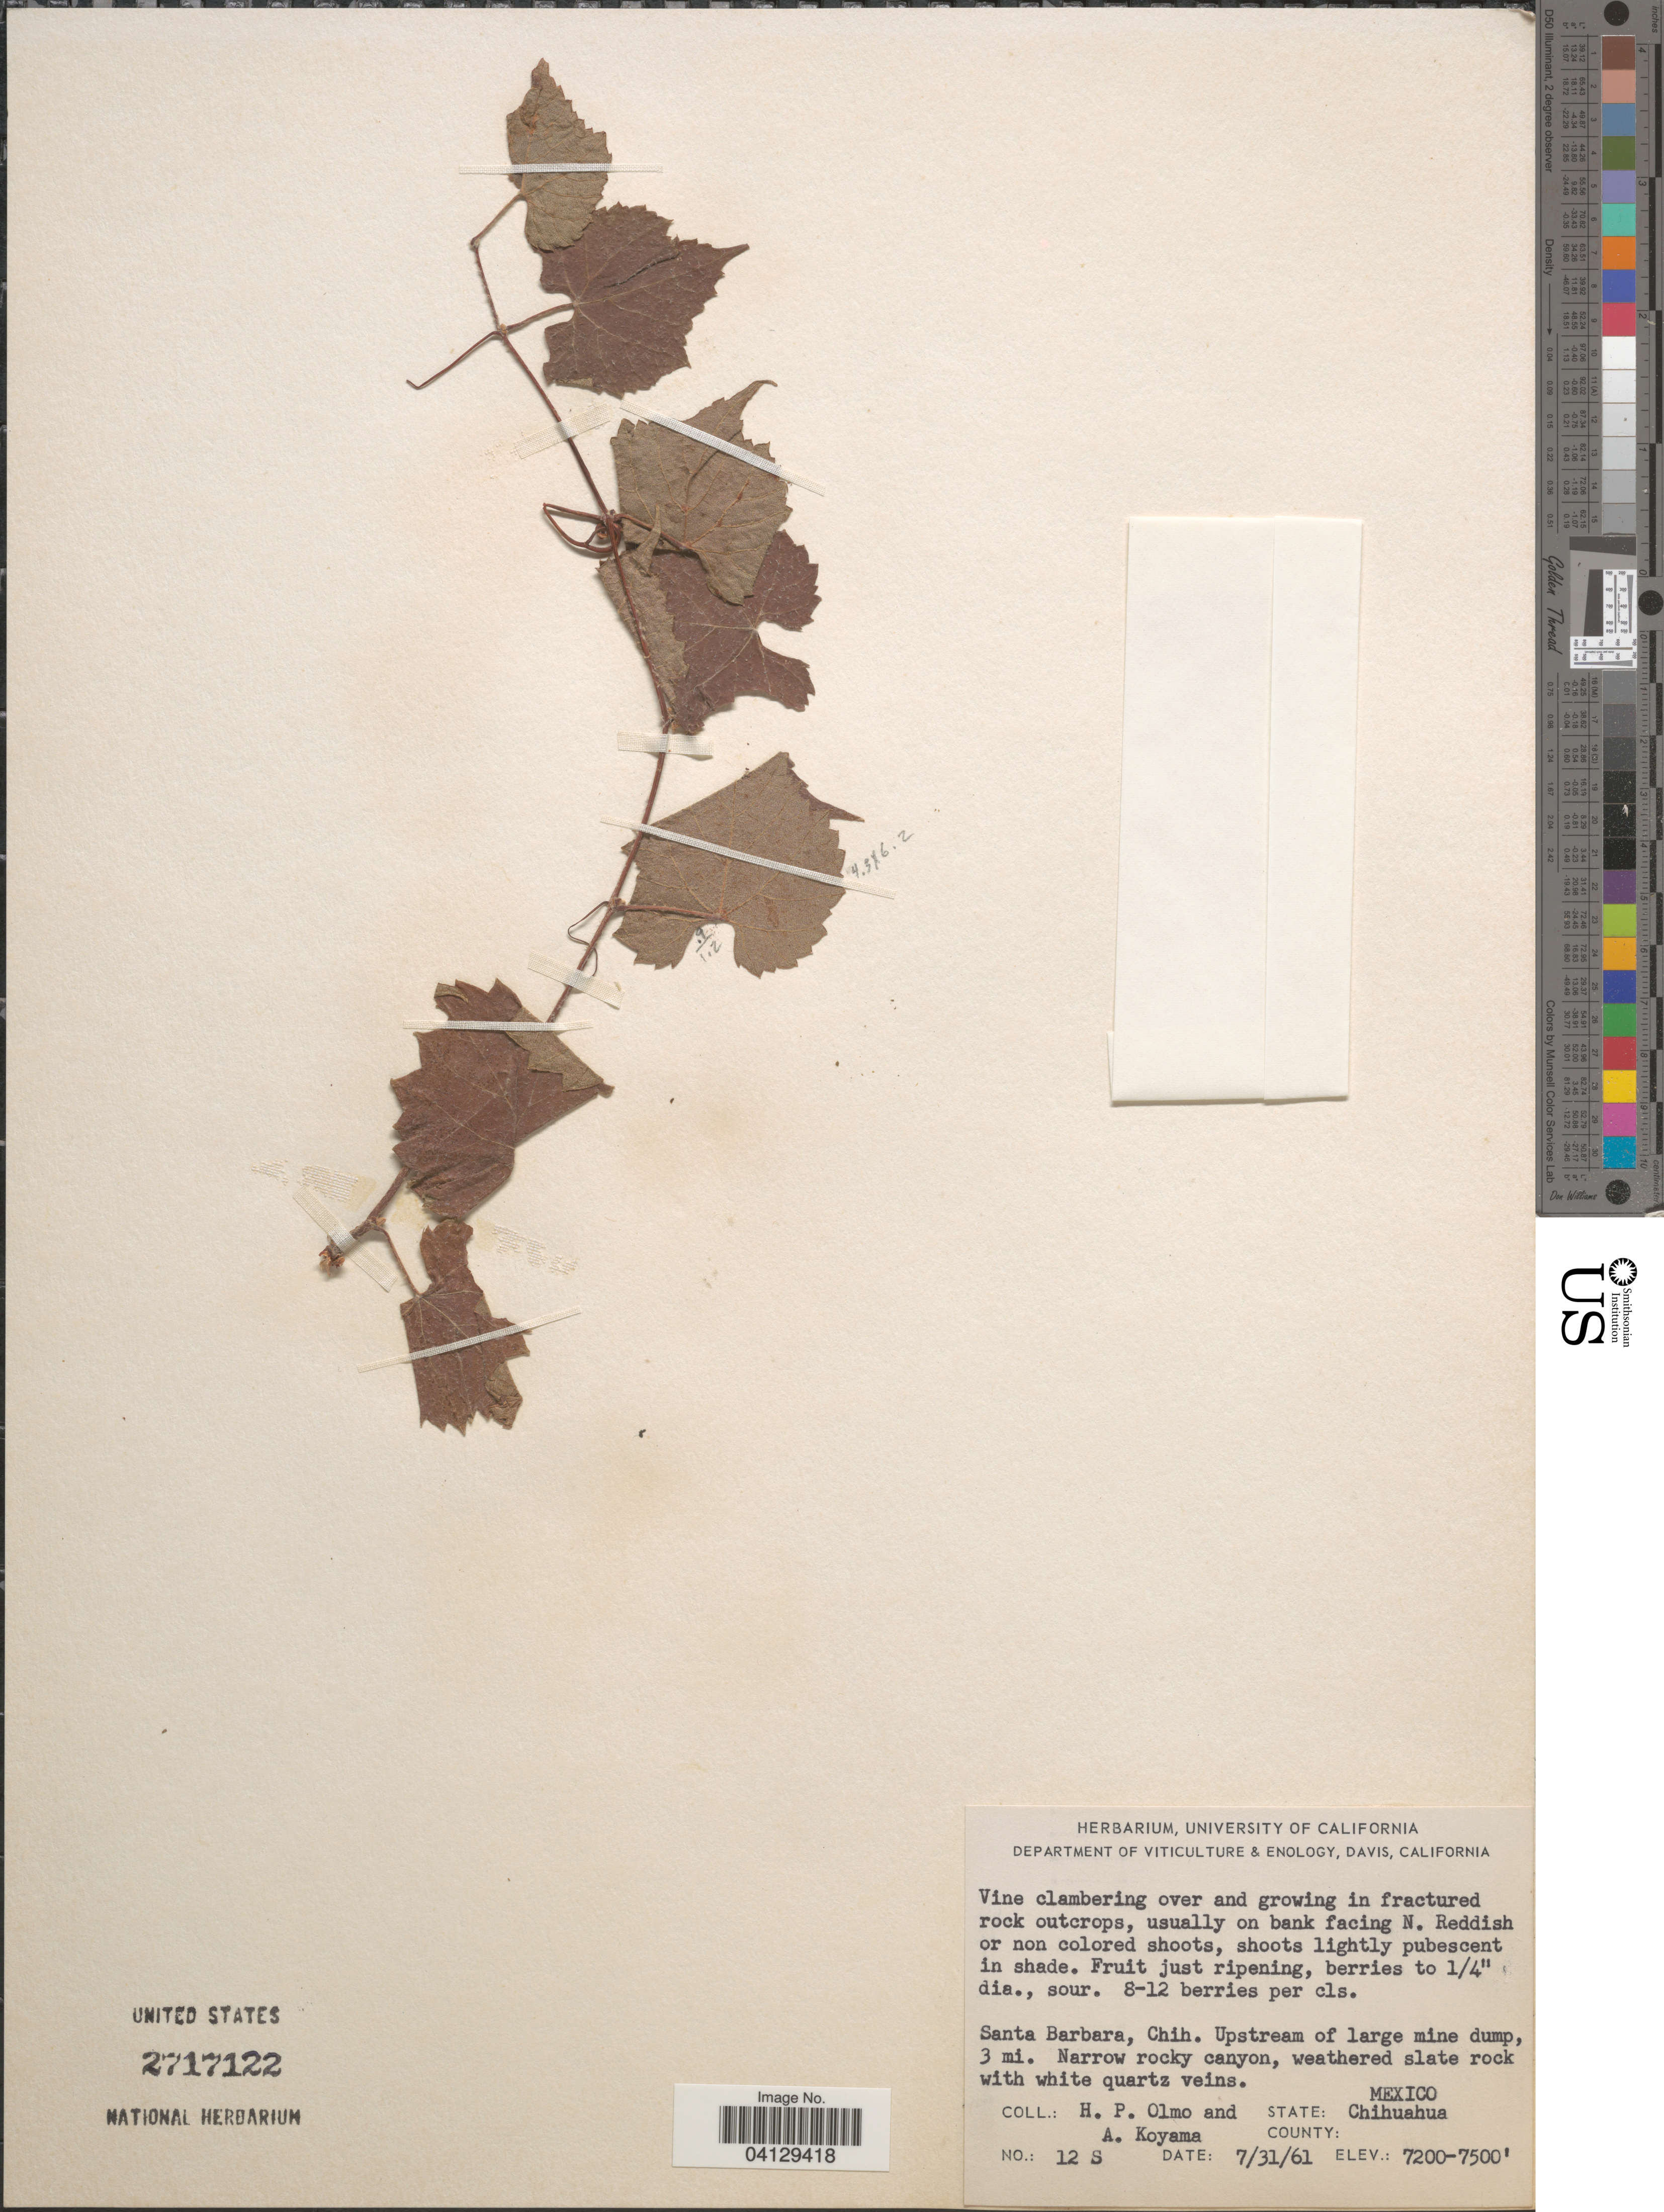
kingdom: Plantae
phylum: Tracheophyta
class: Magnoliopsida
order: Vitales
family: Vitaceae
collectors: H. Olmo & A. Koyama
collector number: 12S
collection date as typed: Transcribed d/m/y: 31/7/61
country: Mexico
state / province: Chihuahua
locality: Santa Barbara. Upstream of large mine dump, 3 mi. Narrow rocky canyon.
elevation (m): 2195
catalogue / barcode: US 2717122